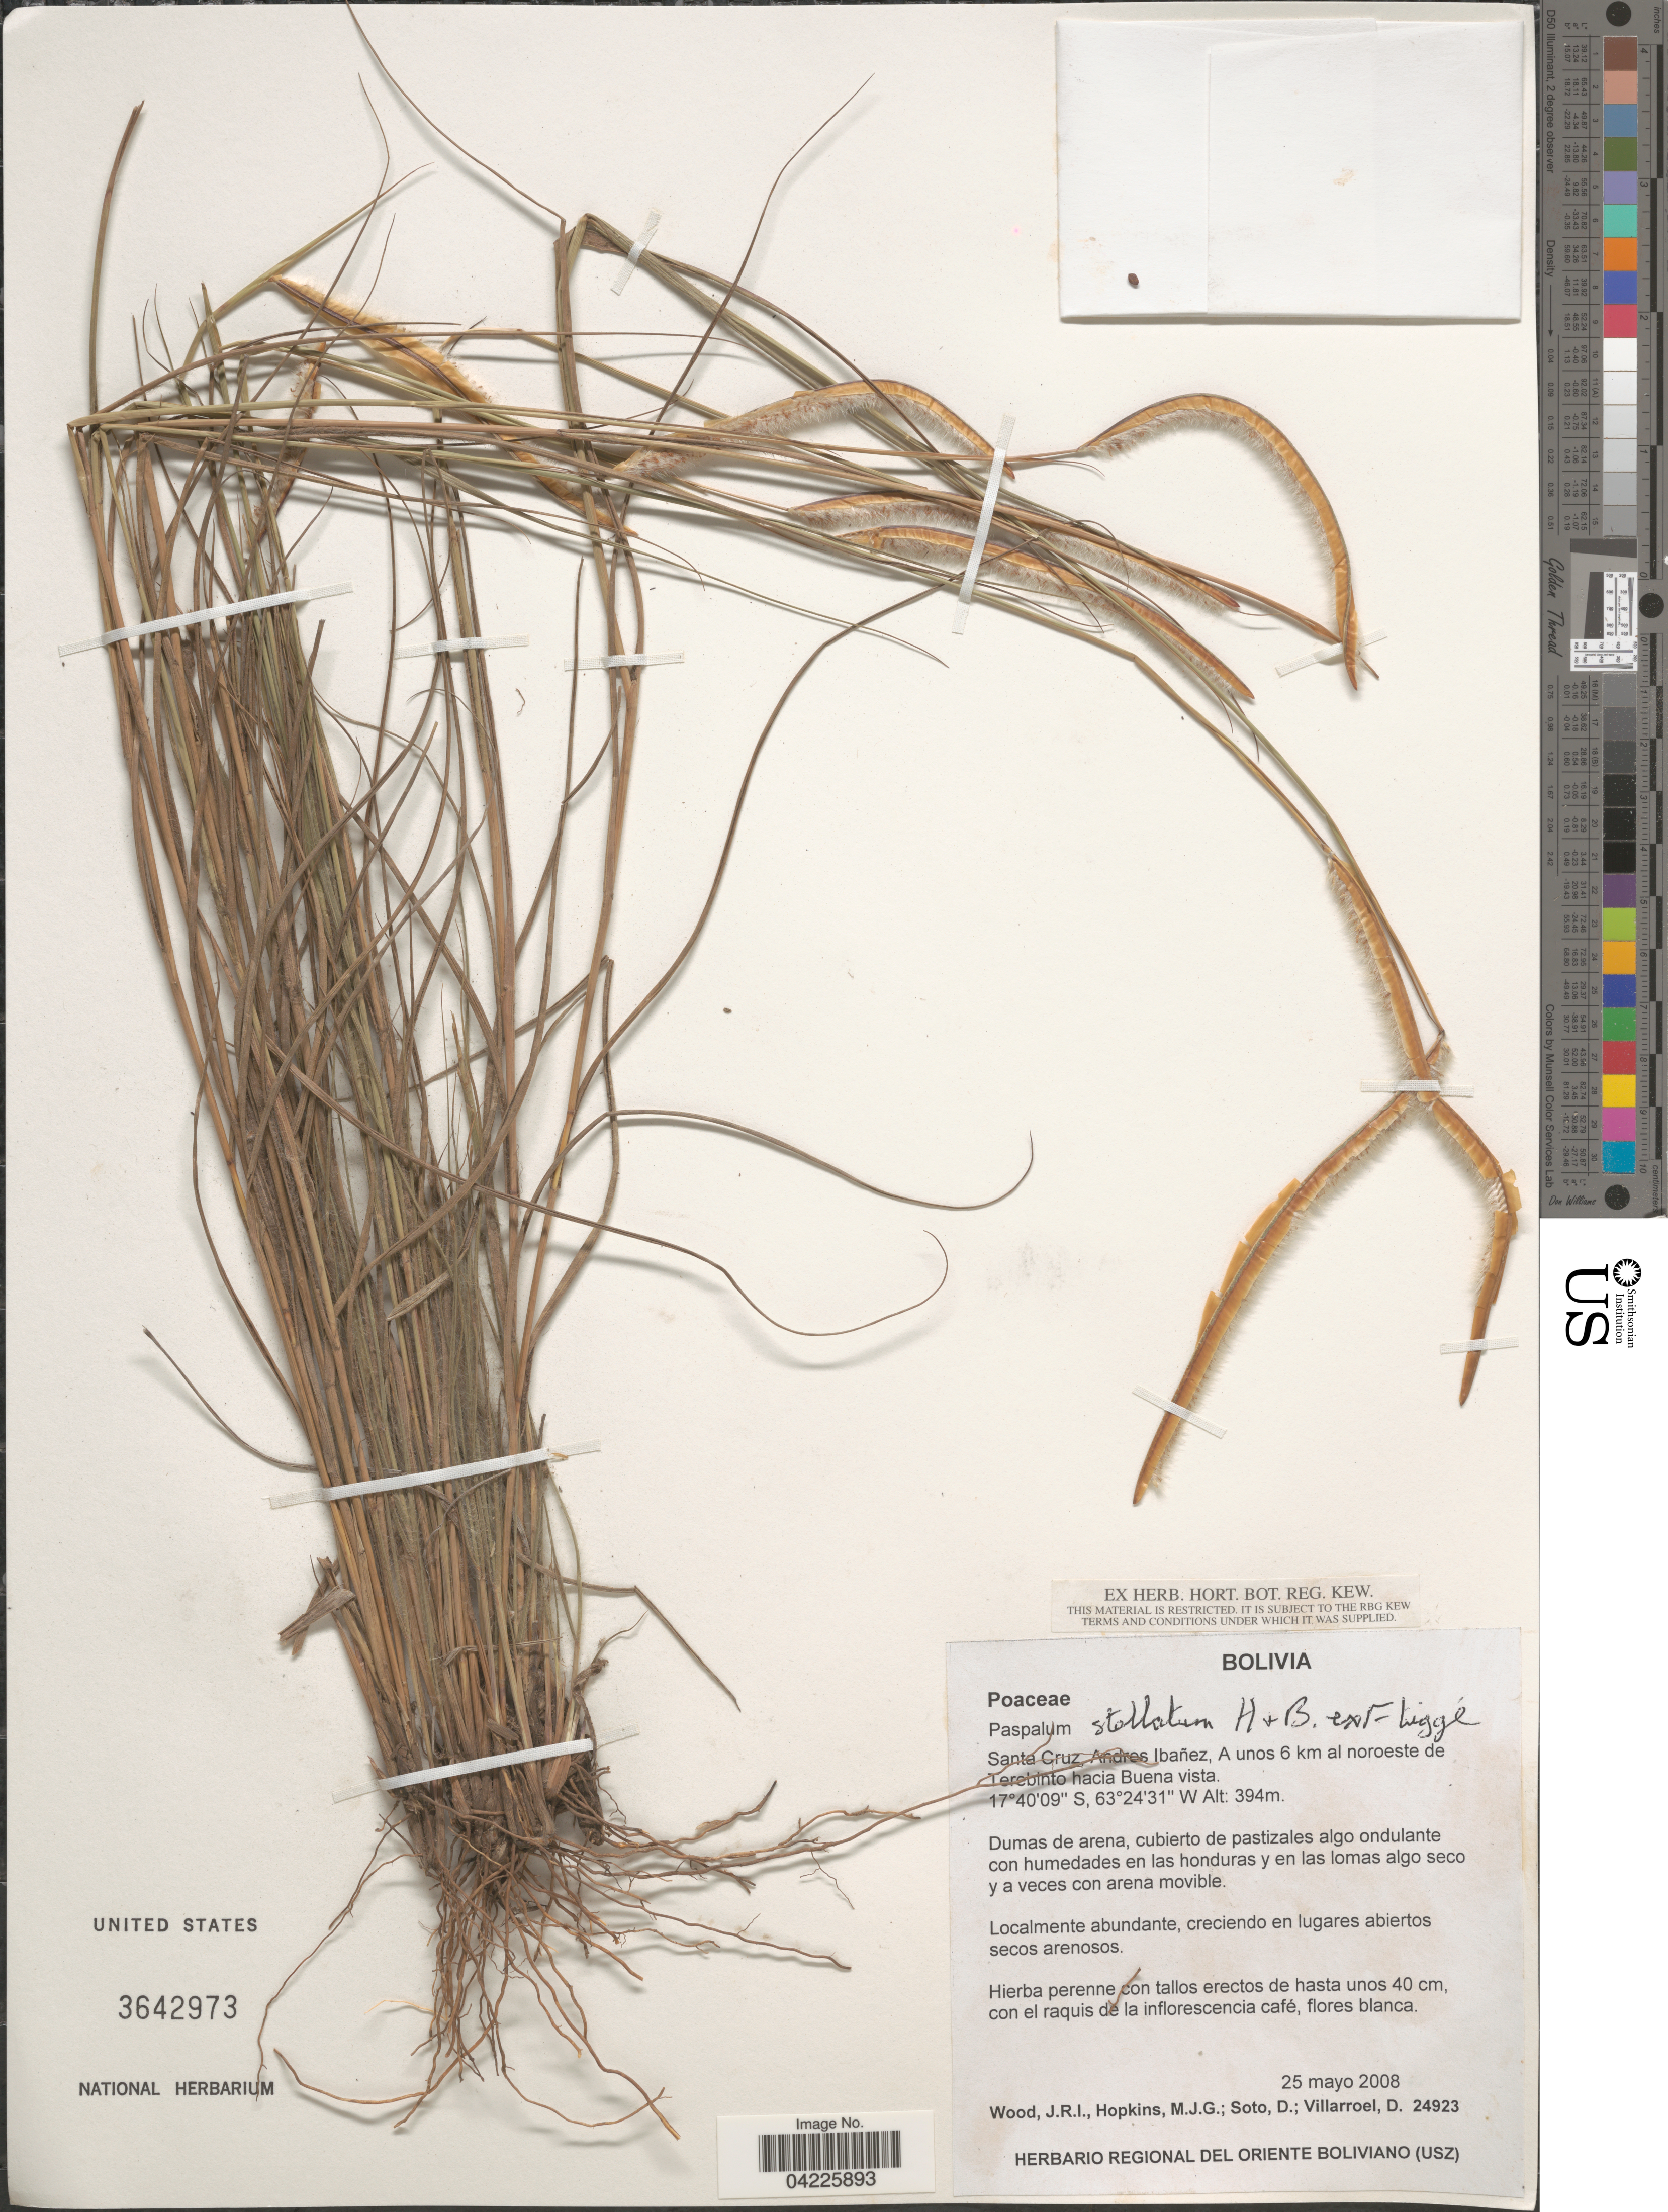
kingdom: Plantae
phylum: Tracheophyta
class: Liliopsida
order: Poales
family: Poaceae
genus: Paspalum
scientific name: Paspalum stellatum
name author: Humb. & Bonpl. ex Flüggé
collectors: J. R. I. Wood, M. J. G. Hopkins, D. Soto & D. Villarroel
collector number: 24923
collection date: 2008-05-25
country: Bolivia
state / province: Santa Cruz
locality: Andres Ibañez, A unos 6 km al noroeste de Terebinto hacia Buena vista.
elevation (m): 394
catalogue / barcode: US 3642973